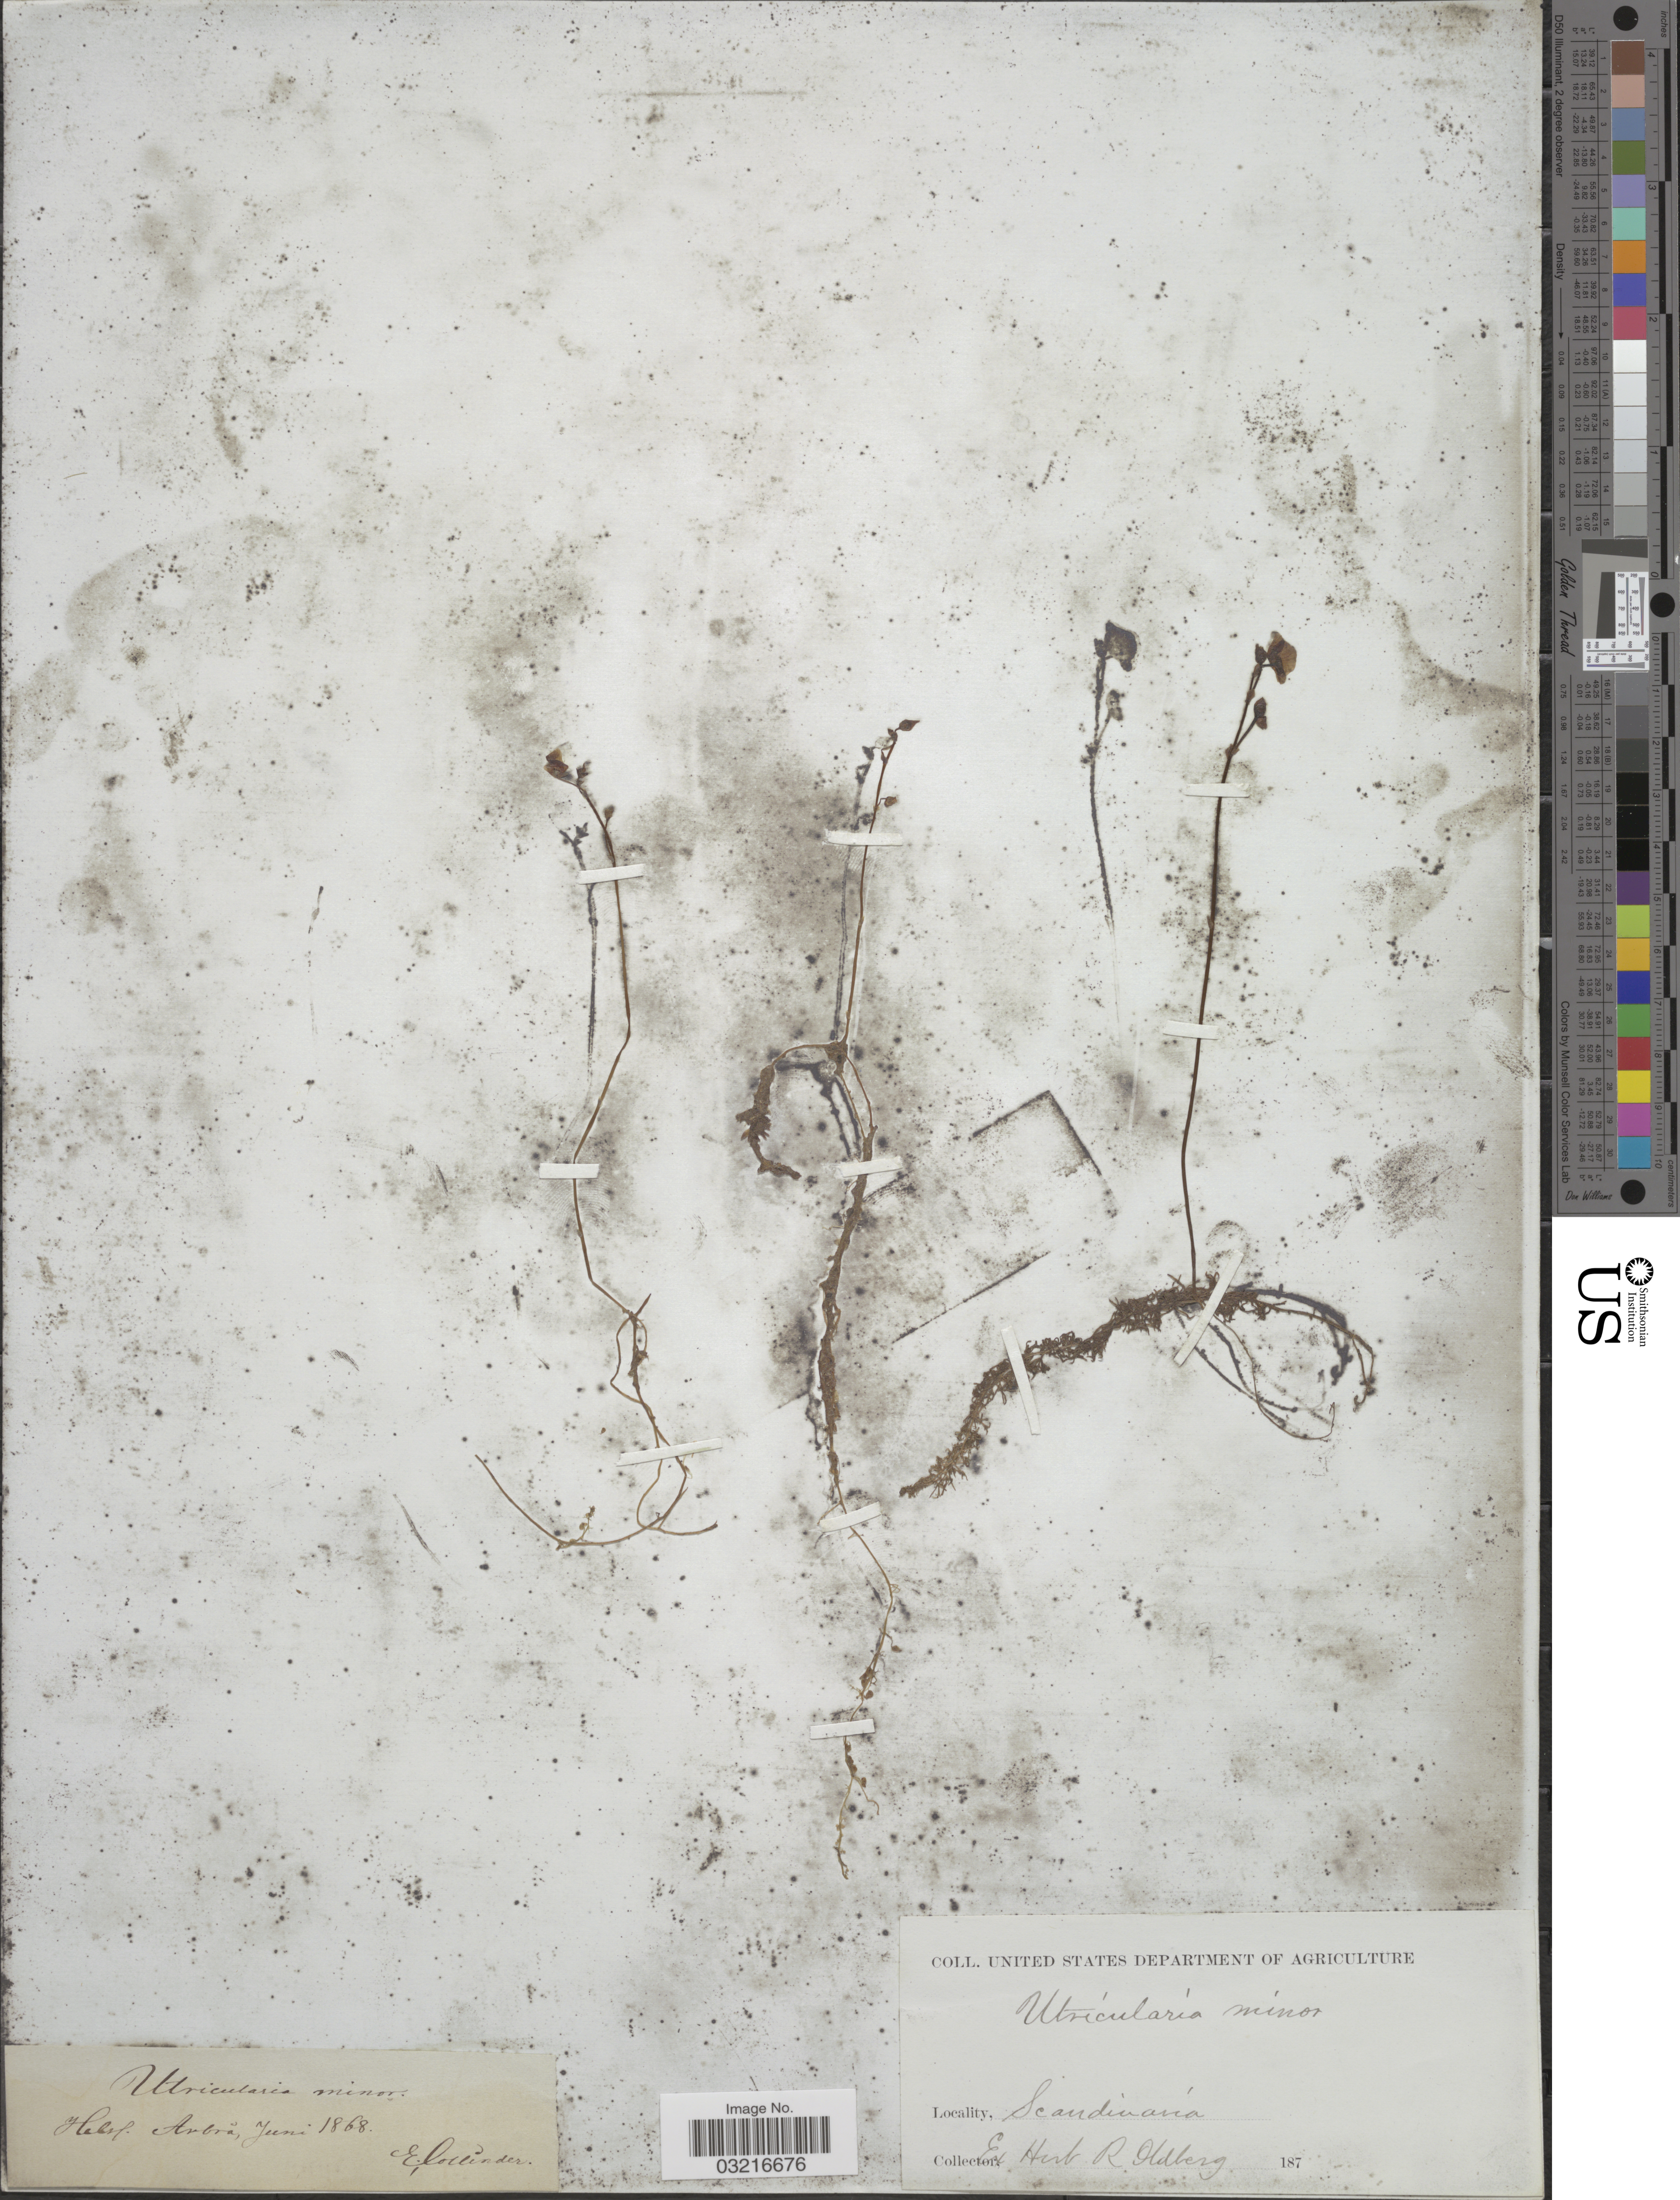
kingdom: Plantae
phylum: Tracheophyta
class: Magnoliopsida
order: Lamiales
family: Lentibulariaceae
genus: Utricularia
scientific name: Utricularia minor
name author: L.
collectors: ex herb. R. Oldberg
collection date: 1868-06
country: Sweden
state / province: Gavleborg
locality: Arbrå, Scandinavia.